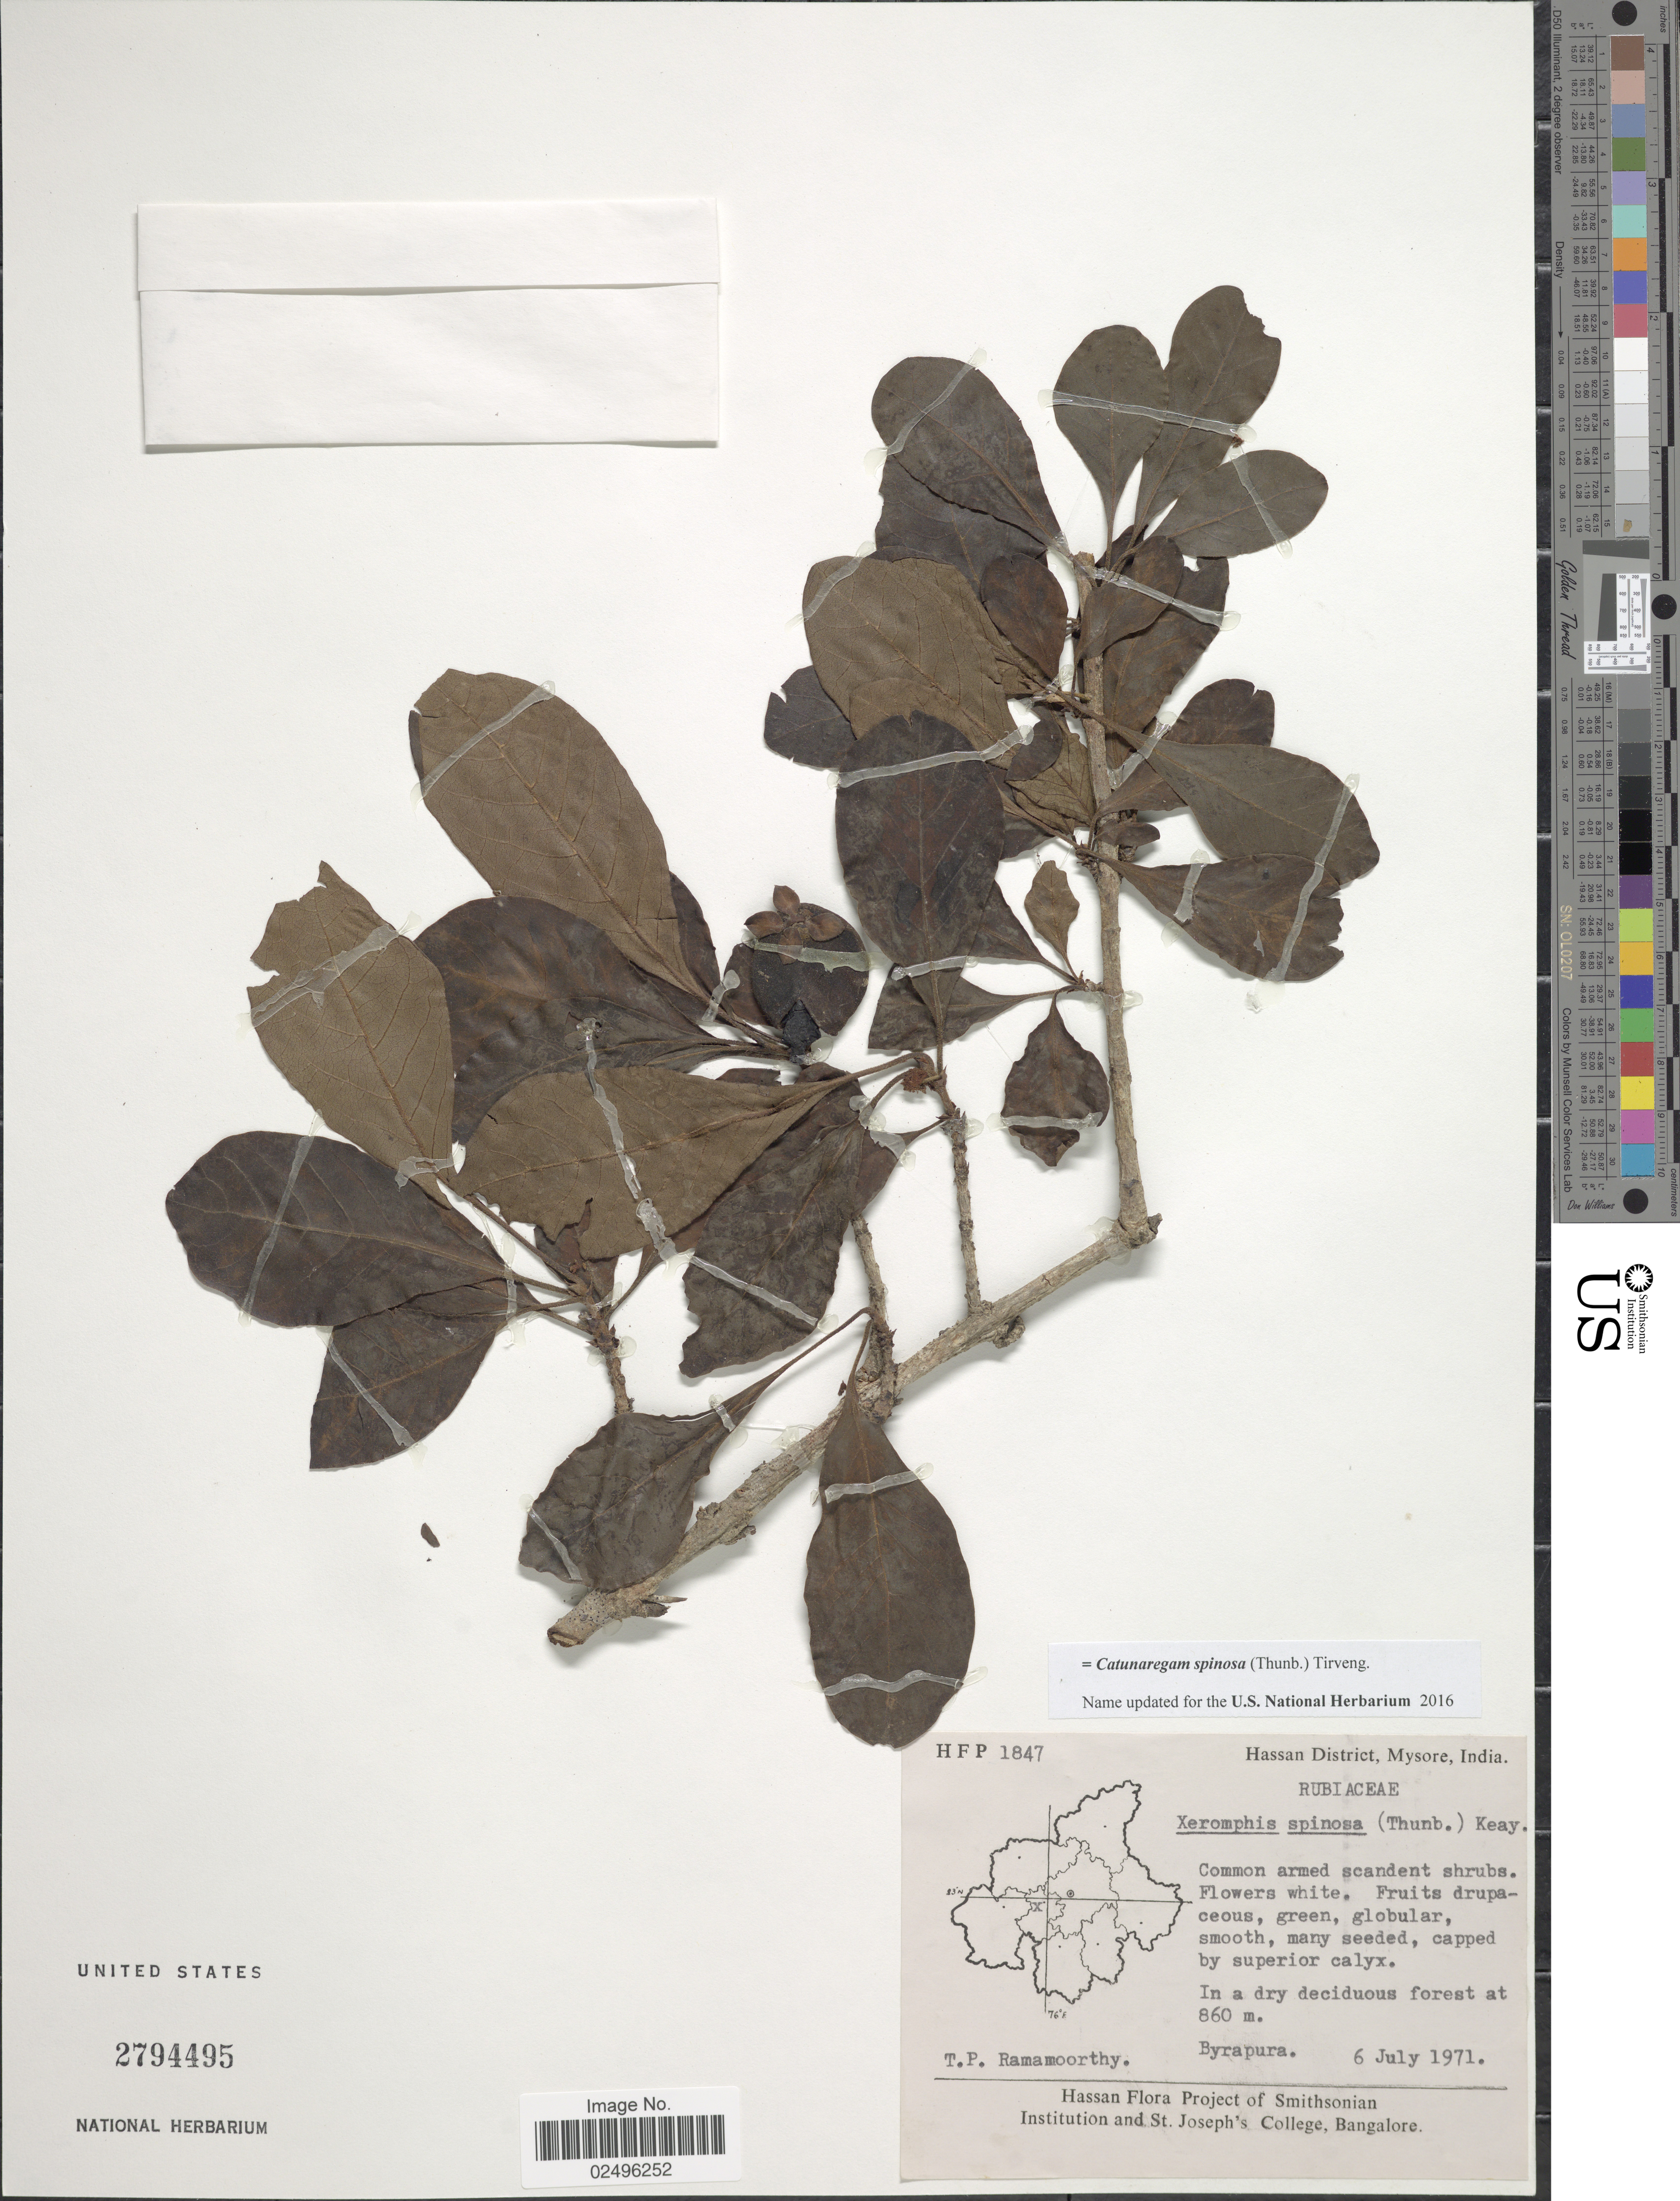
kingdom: Plantae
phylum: Tracheophyta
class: Magnoliopsida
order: Gentianales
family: Rubiaceae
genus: Catunaregam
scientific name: Catunaregam spinosa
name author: (Thunb.) Tirveng.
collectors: T. P. Ramamoorthy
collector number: HFP1847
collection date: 1971-07-06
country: India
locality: Hassan District, Mysore. Byrapura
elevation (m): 860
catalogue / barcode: US 2794495